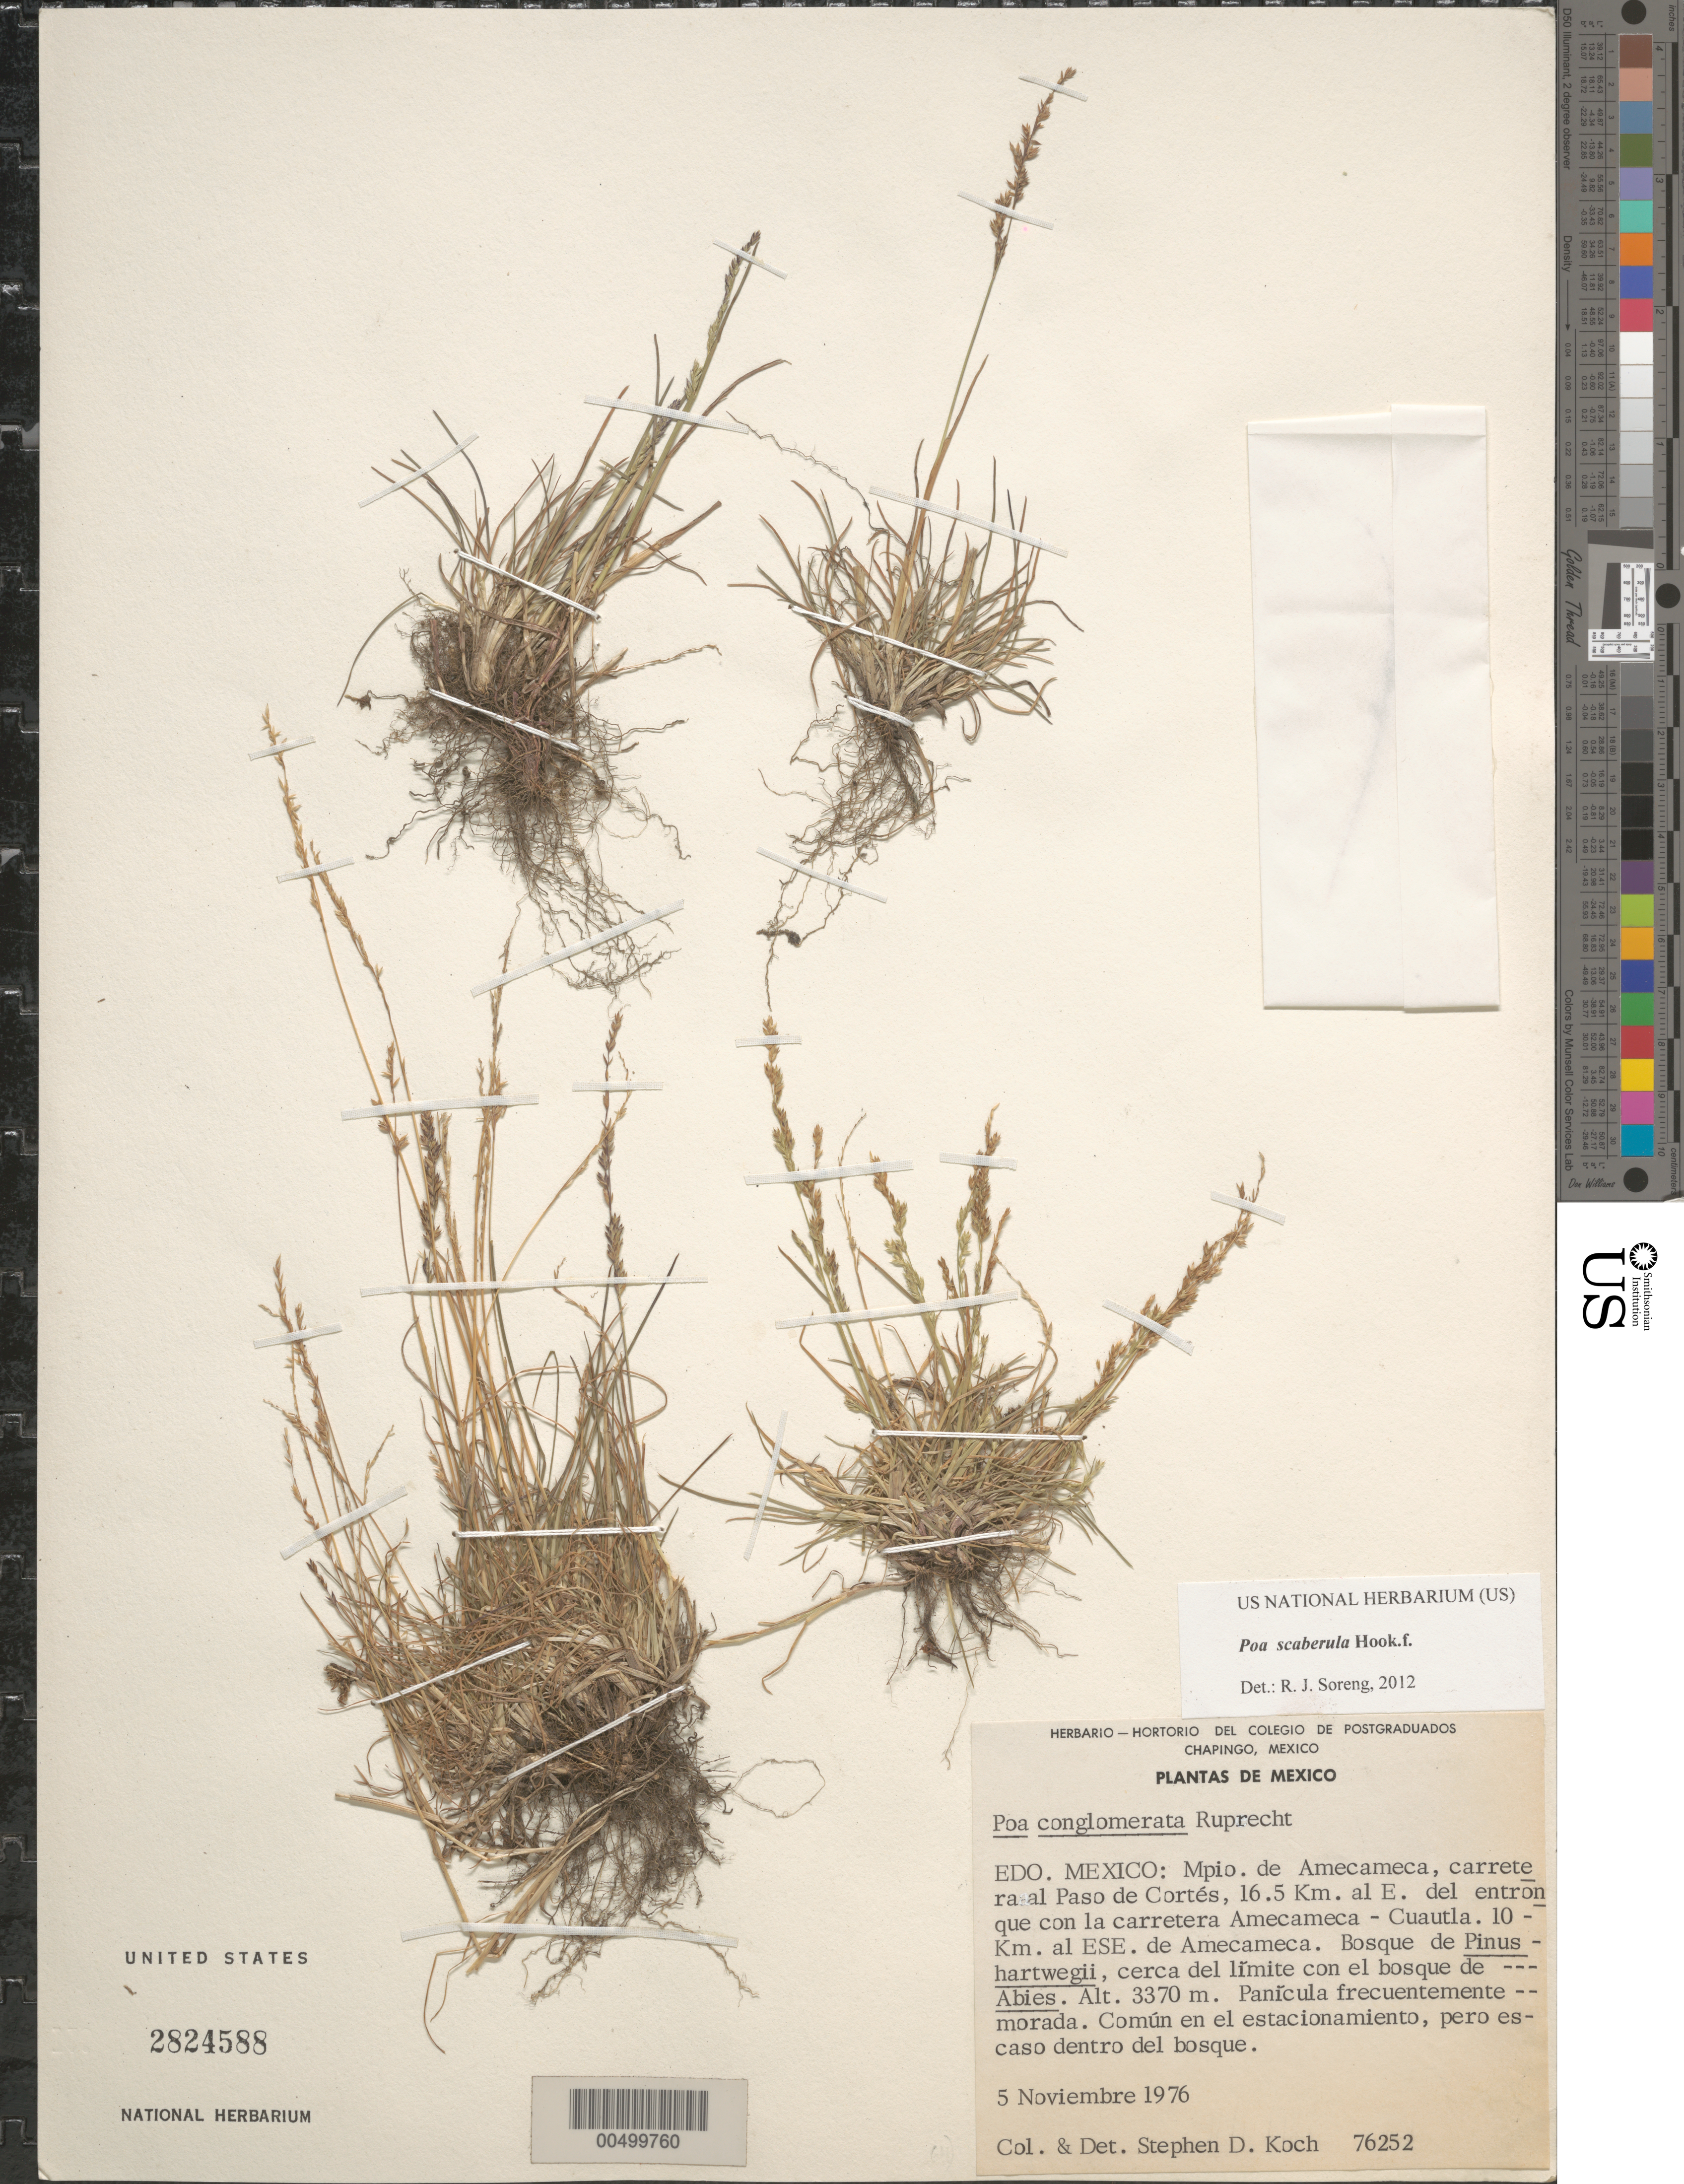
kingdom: Plantae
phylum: Tracheophyta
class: Liliopsida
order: Poales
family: Poaceae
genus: Poa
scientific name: Poa scaberula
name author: Hook. f.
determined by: Soreng, Robert J., Research Associate (BOT), Smithsonian Institution - National Museum of Natural History (UNITED STATES)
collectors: S. D. Koch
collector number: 76252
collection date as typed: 5 Nov 1976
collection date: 1976-11-05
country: México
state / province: México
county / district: Amecameca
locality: Rd to Paso de Cortés, 16.5 km E of the entronque with Amecameca - Cuautla Rd, 10 km ESE of Amecameca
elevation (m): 3370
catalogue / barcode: US 2824588